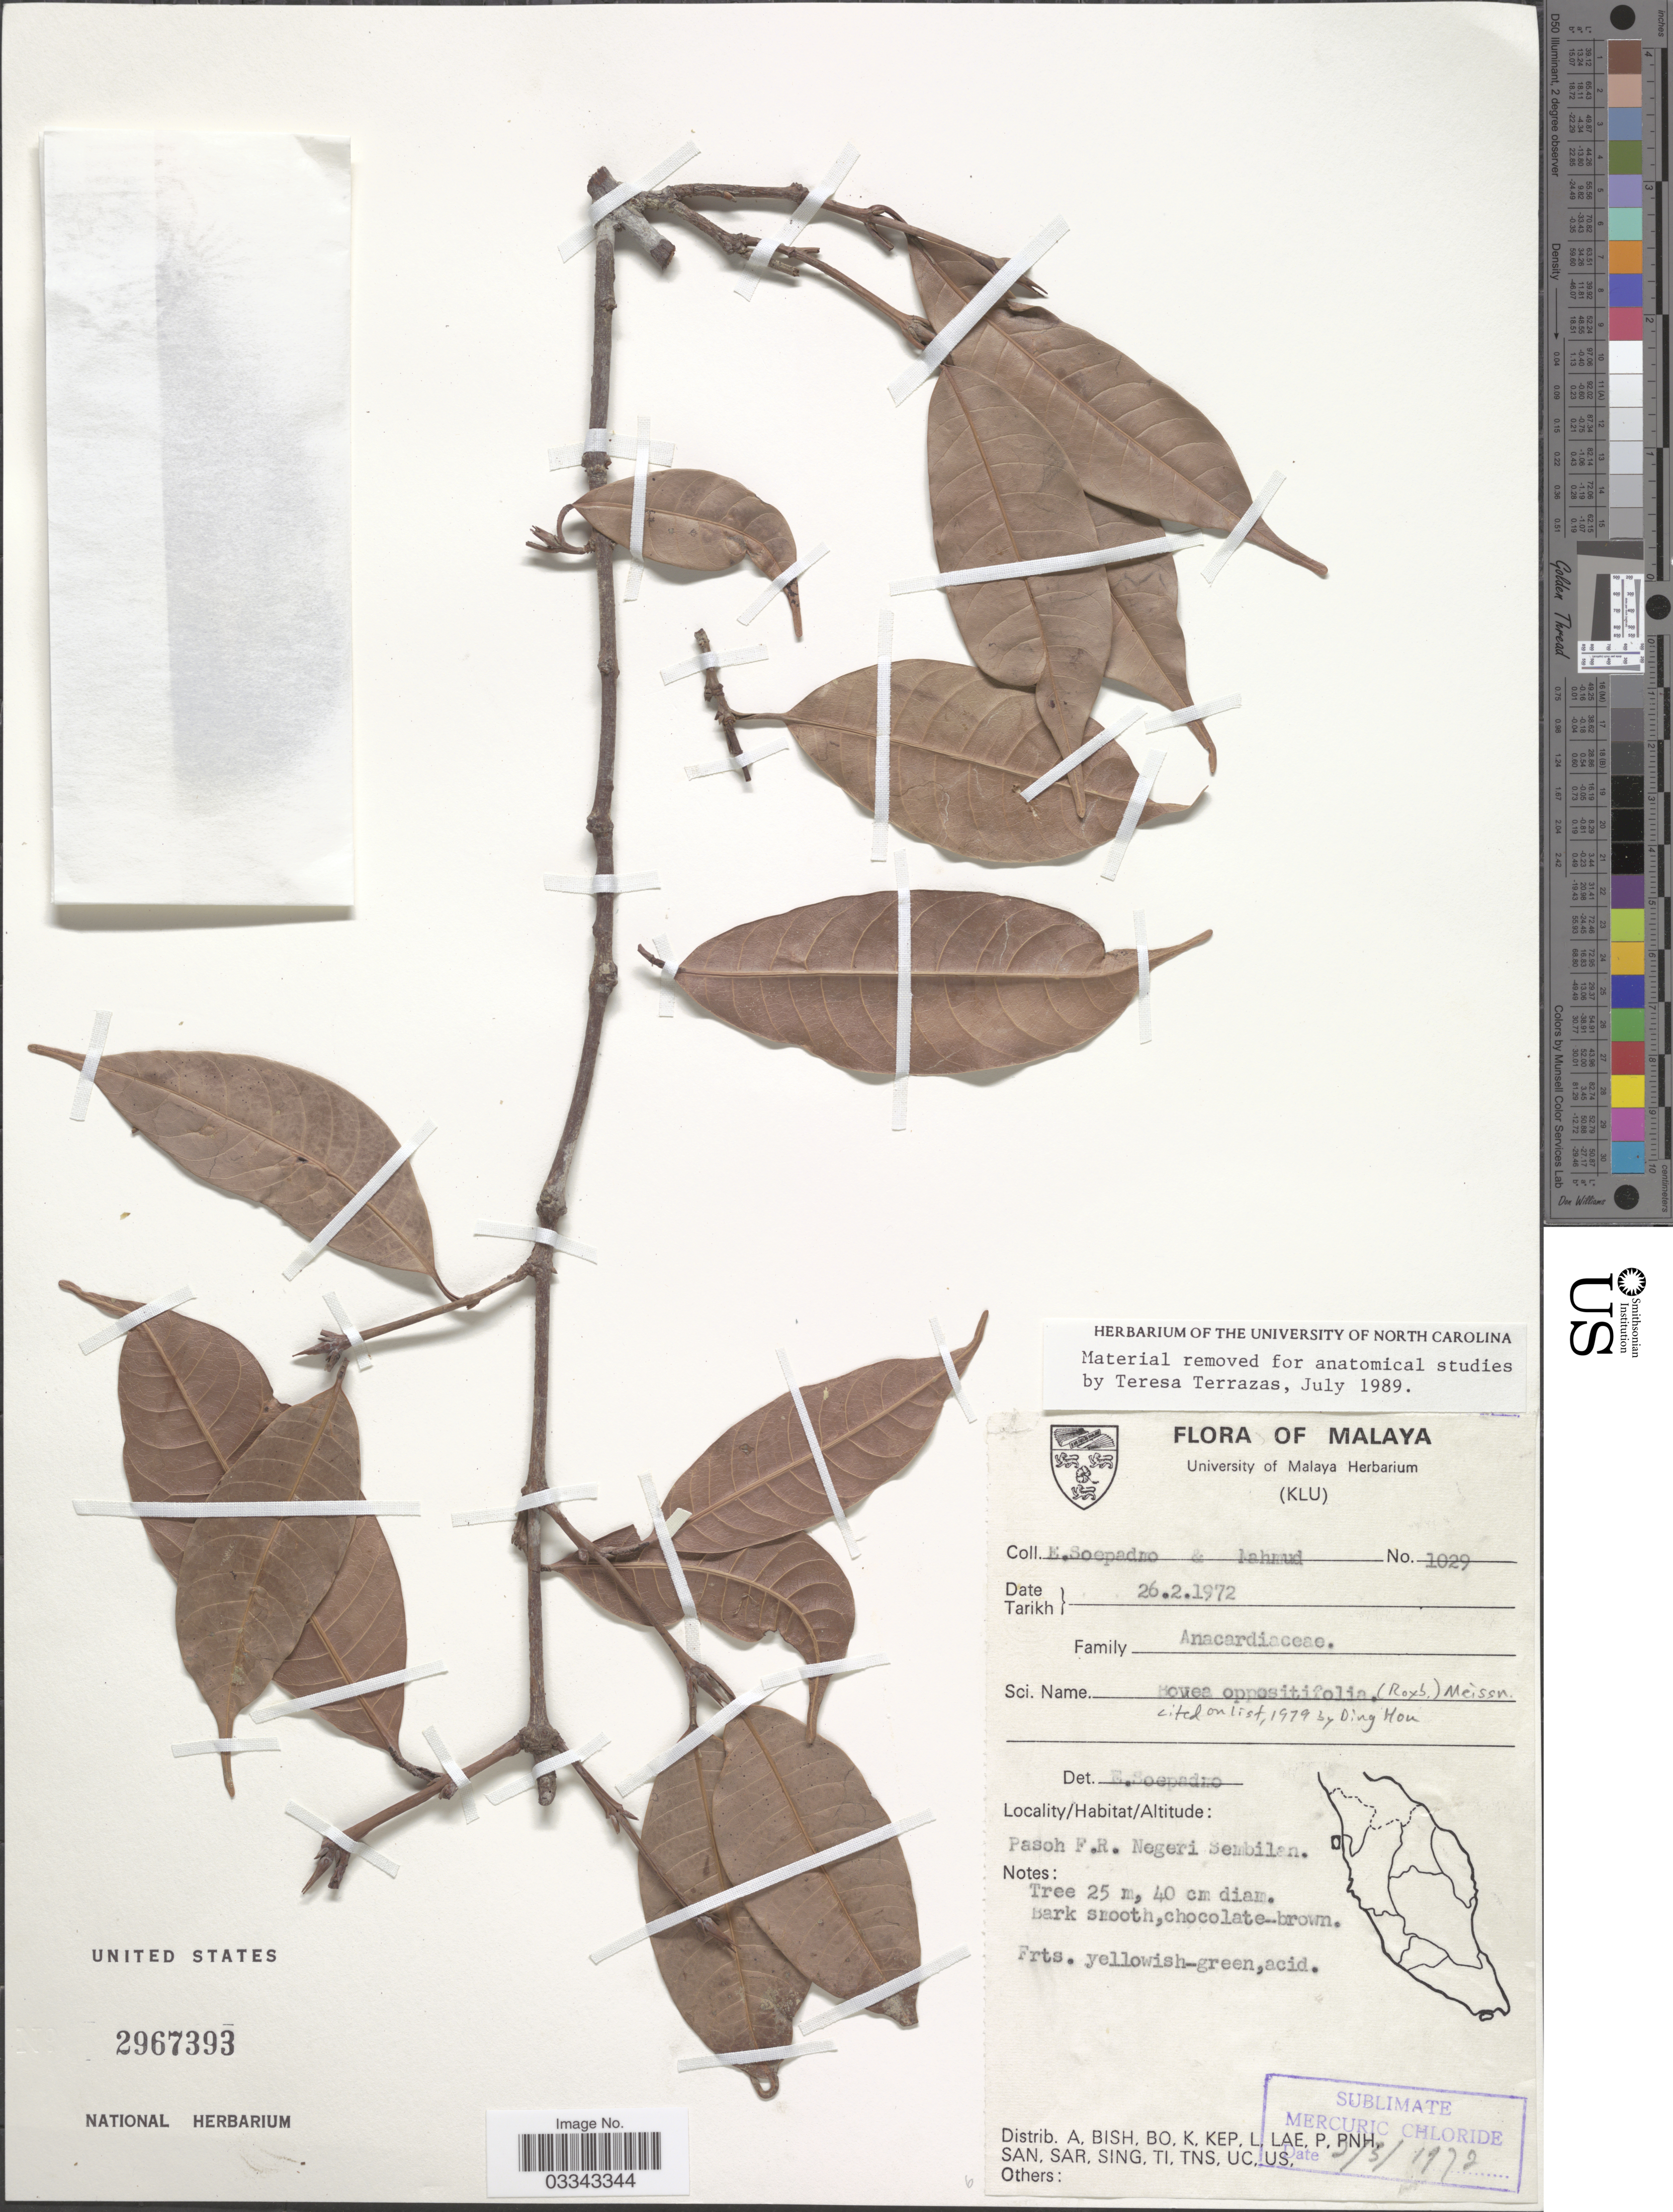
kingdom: Plantae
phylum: Tracheophyta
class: Magnoliopsida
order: Sapindales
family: Anacardiaceae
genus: Bouea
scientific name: Bouea oppositifolia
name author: (Roxb.) Meisn.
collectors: E. Soepadmo & -. Mahmud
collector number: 1029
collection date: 1972-02-26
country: Malaysia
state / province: Negeri Sembilan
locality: Malaya. Pasoh F.R.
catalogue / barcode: US 2967393